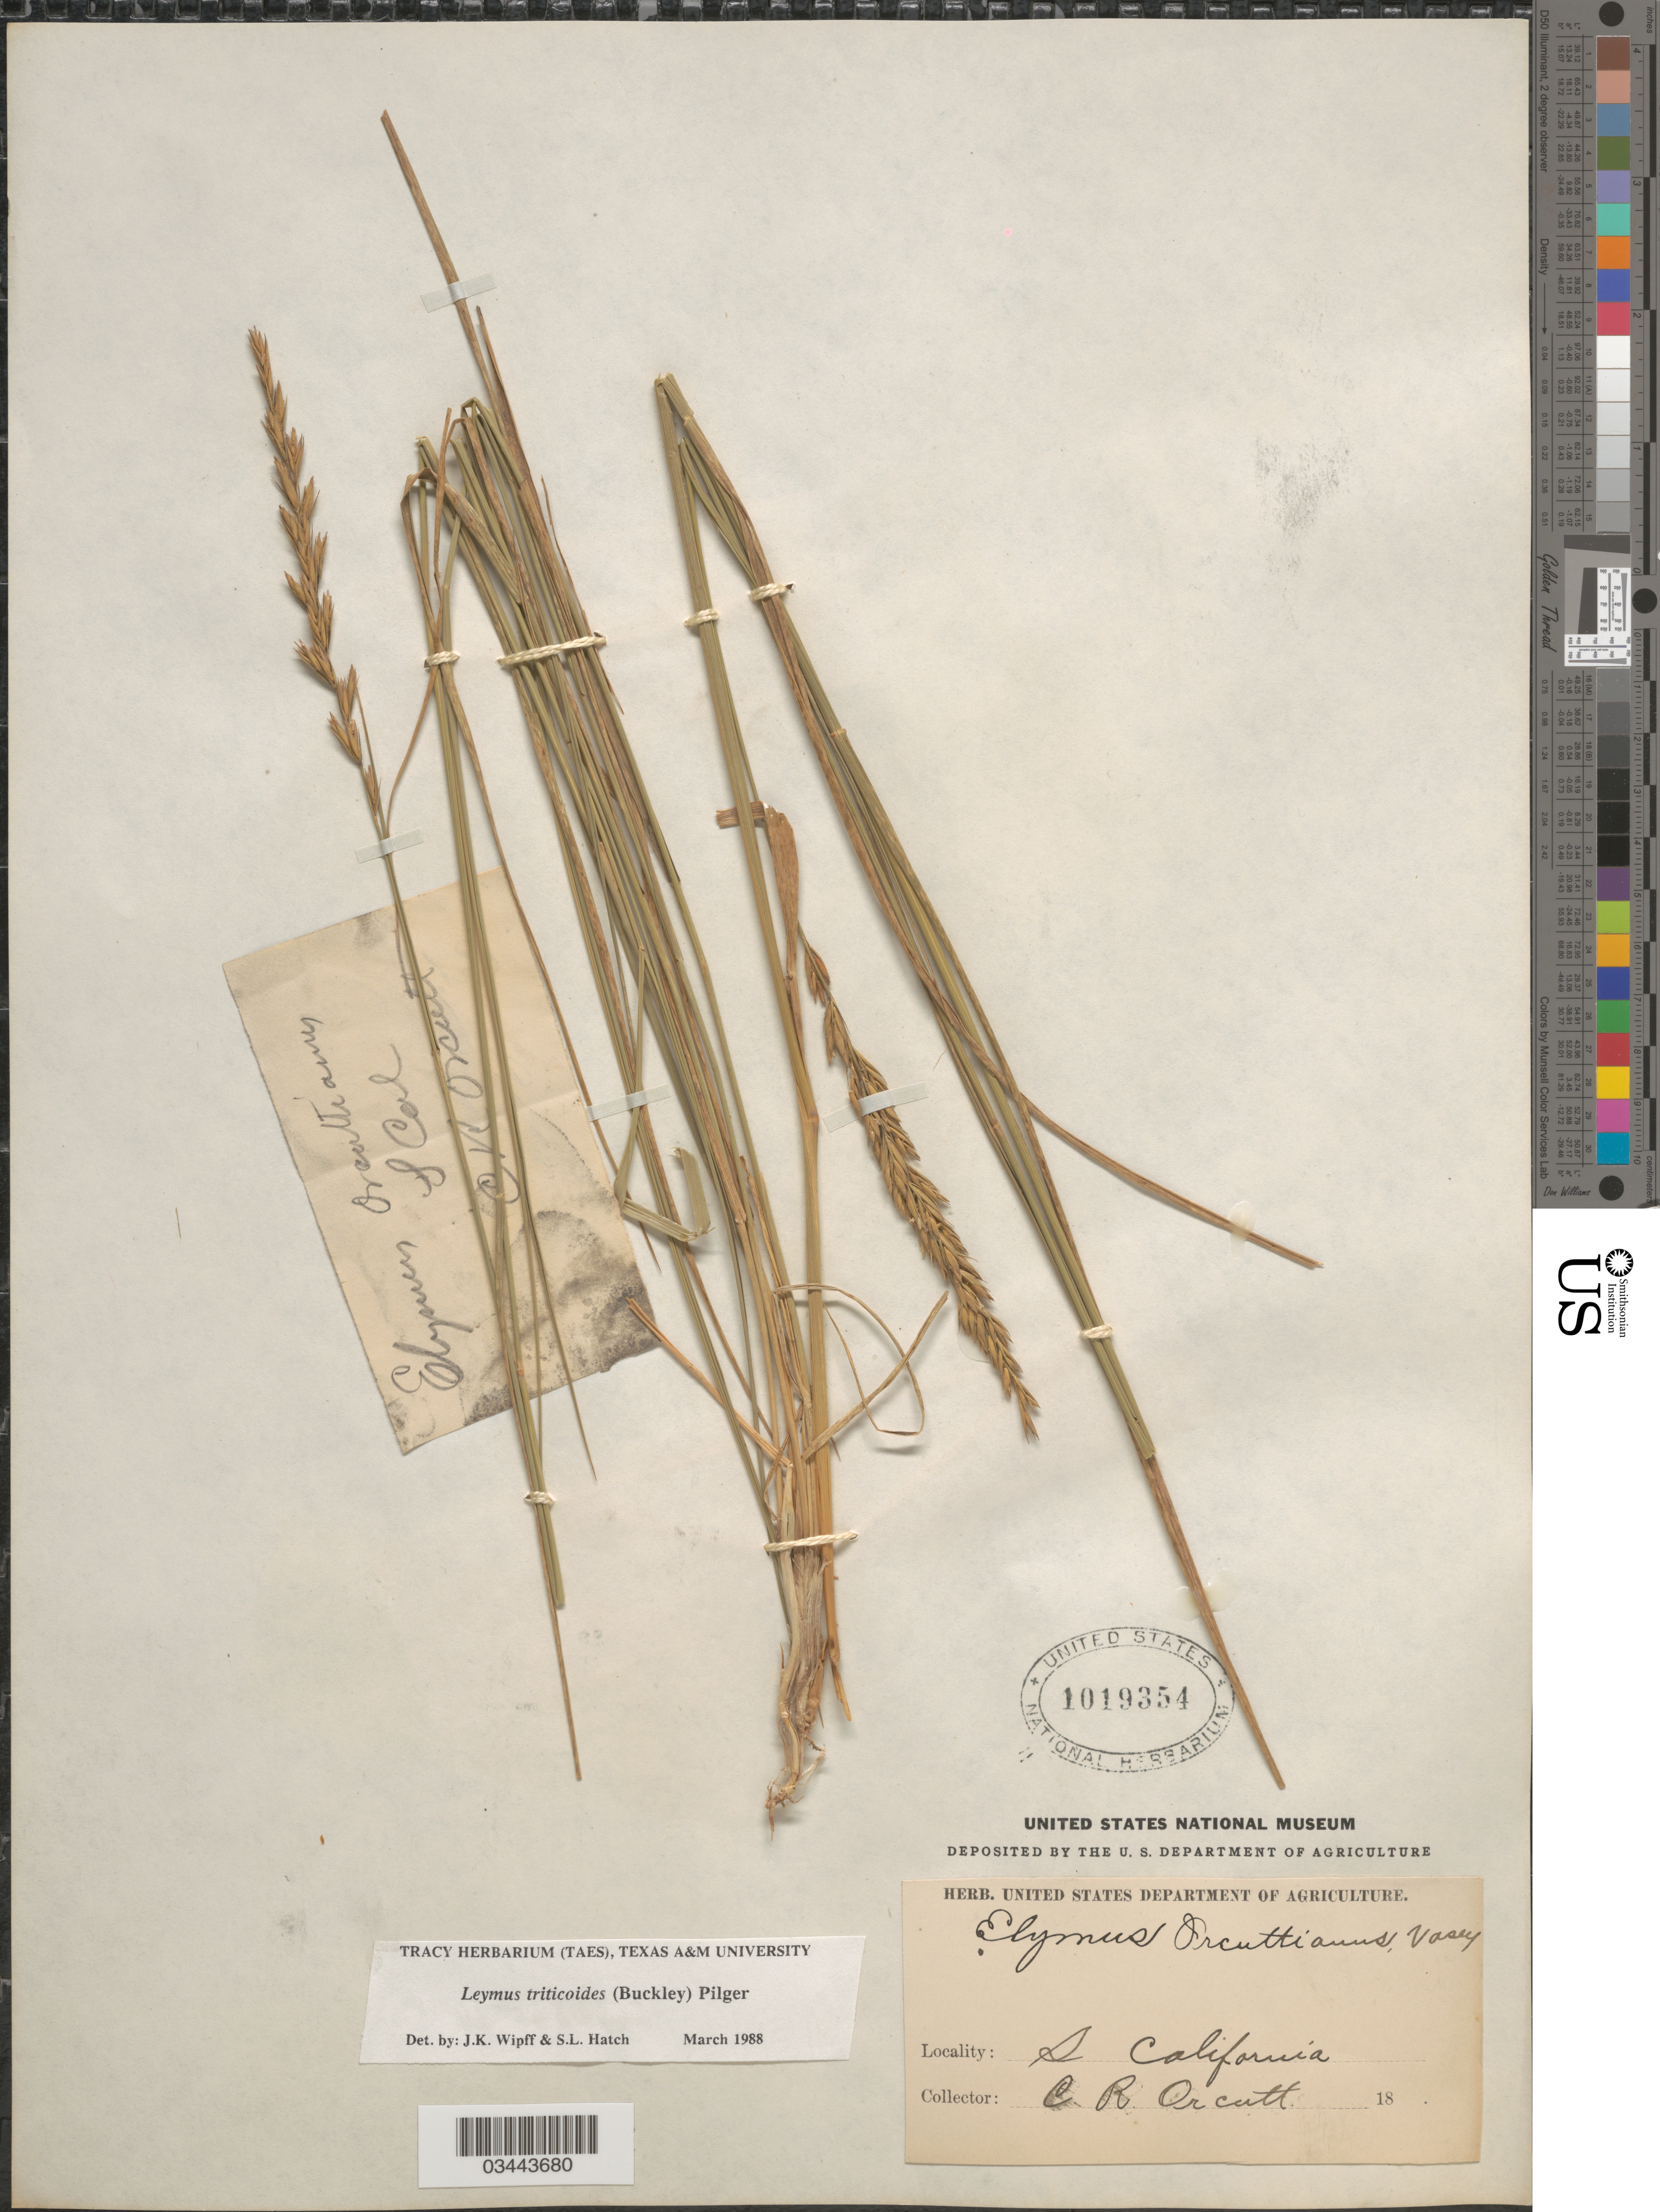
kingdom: Plantae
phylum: Tracheophyta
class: Liliopsida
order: Poales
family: Poaceae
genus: Leymus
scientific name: Leymus triticoides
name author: (Buckley) Pilg.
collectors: C. R. Orcutt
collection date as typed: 18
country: United States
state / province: California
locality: S California.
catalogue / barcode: US 1019354